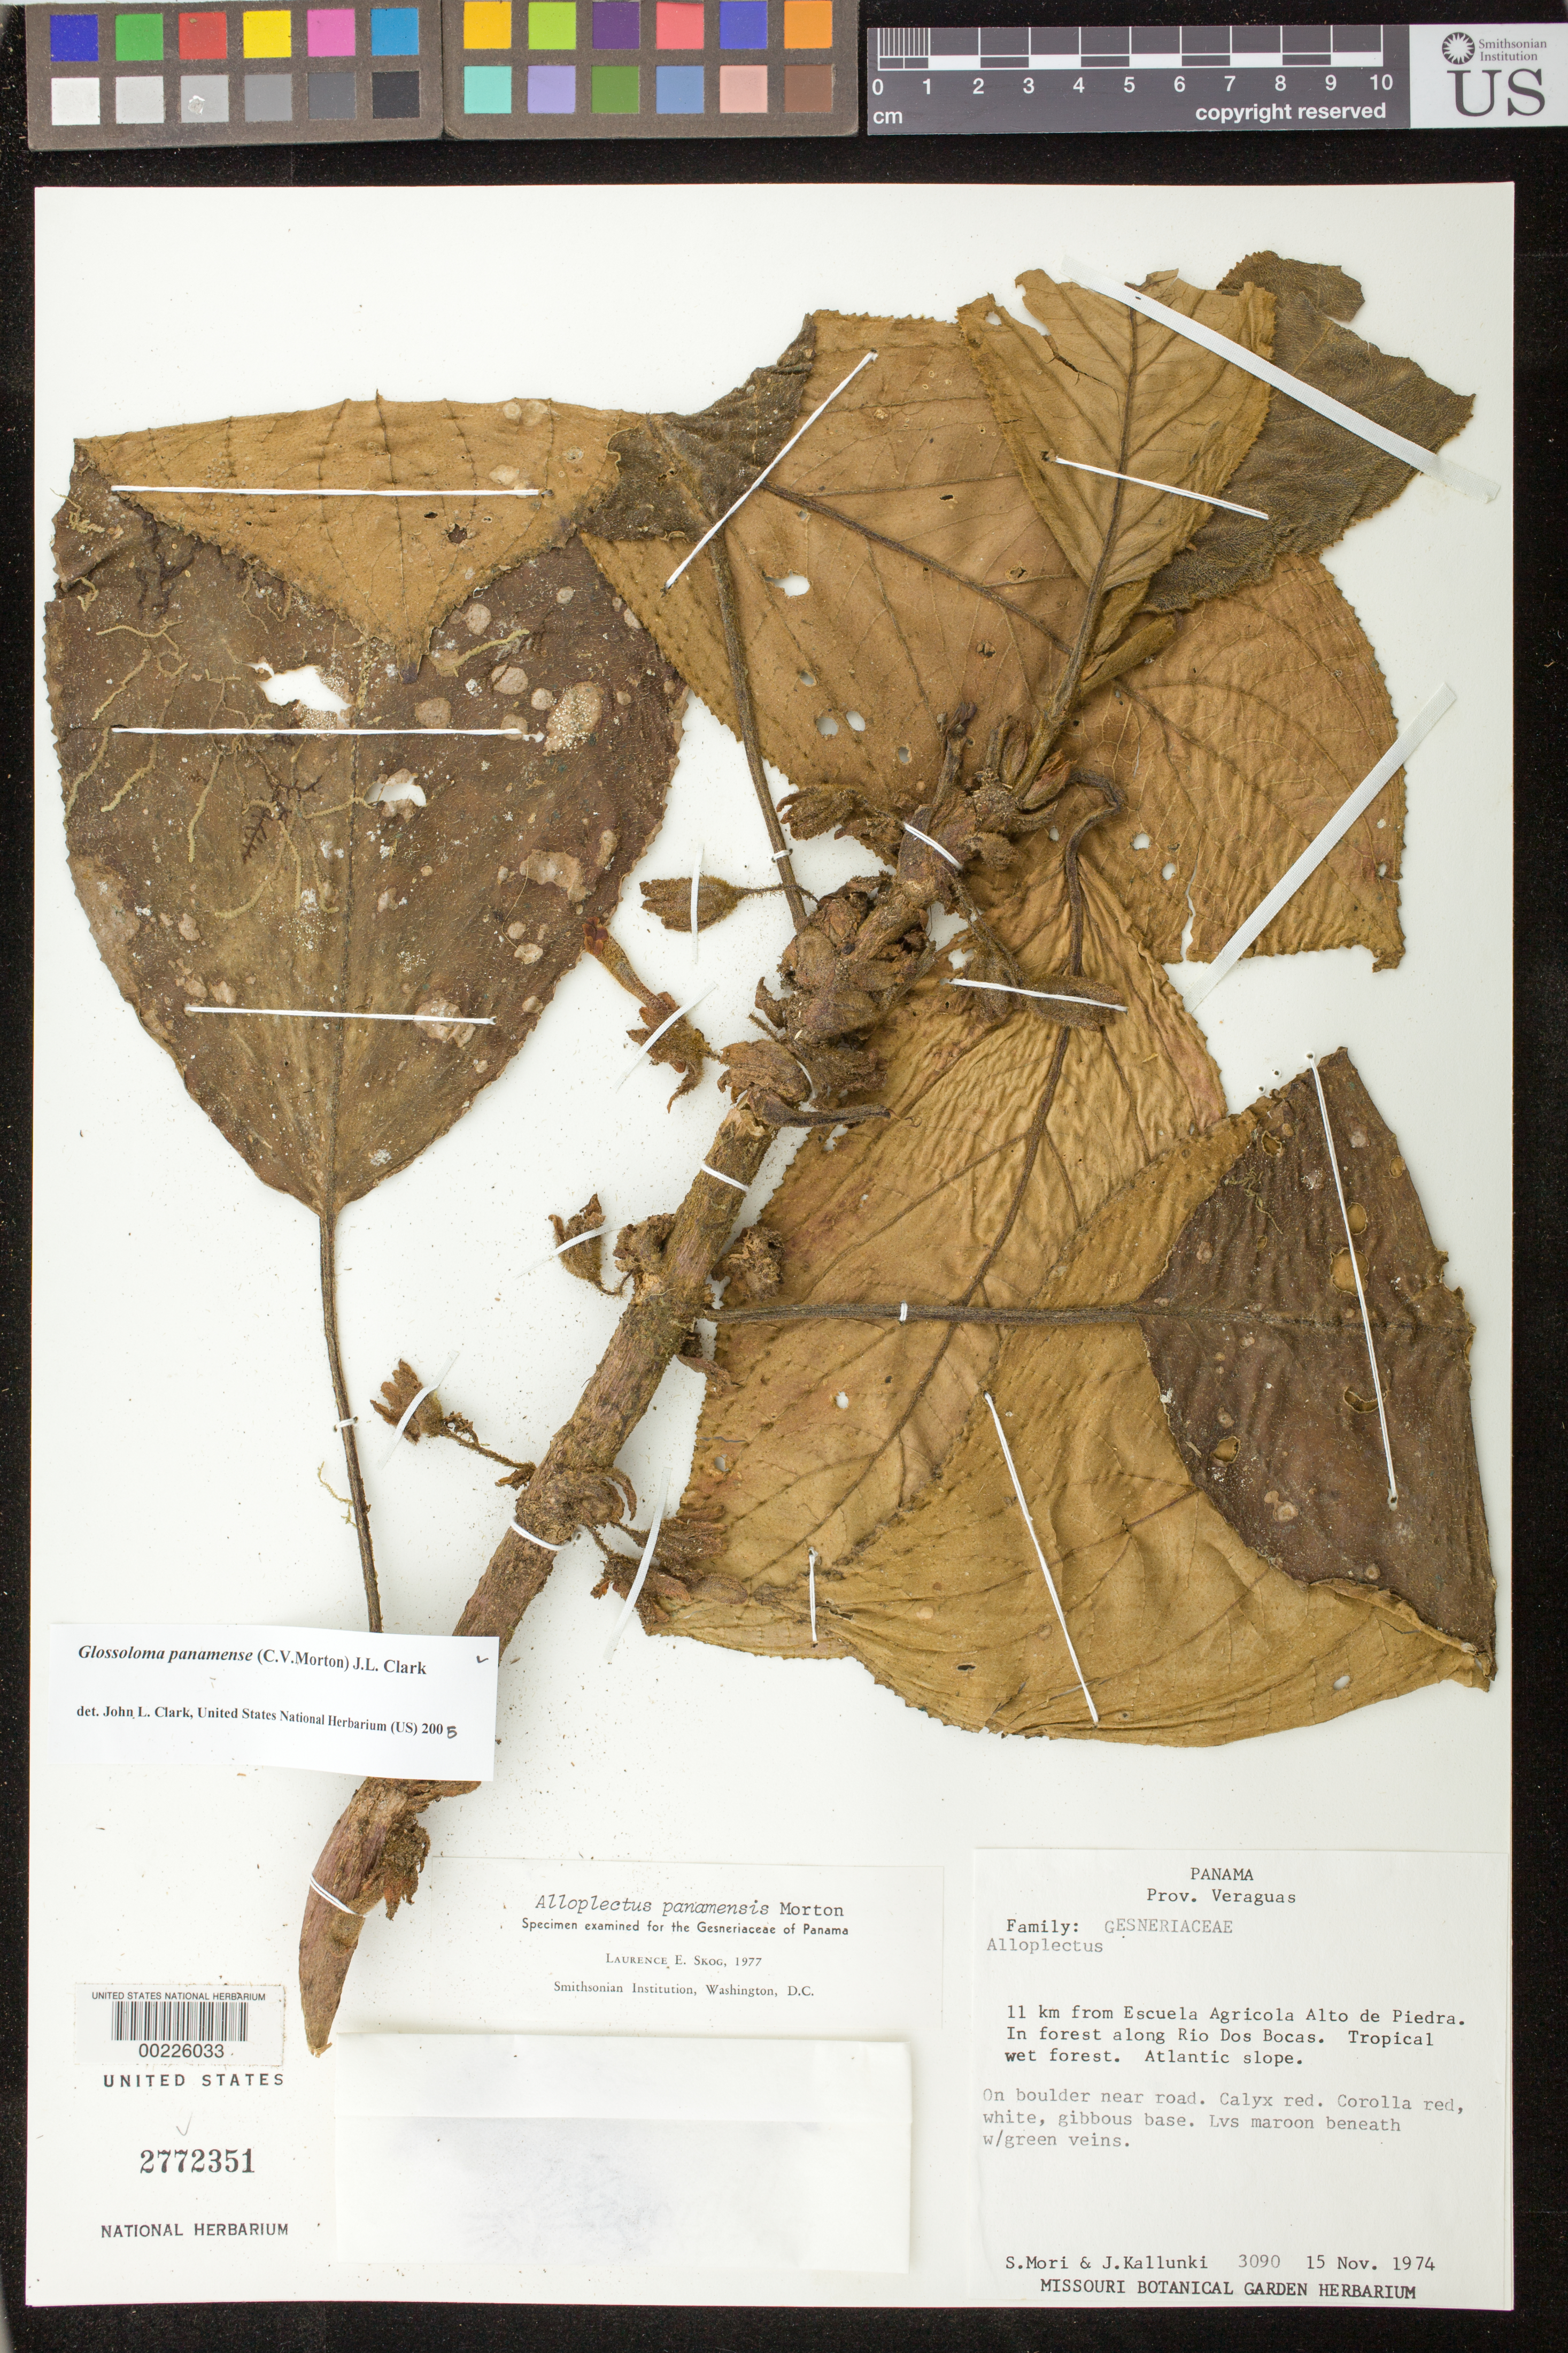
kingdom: Plantae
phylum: Tracheophyta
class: Magnoliopsida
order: Lamiales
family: Gesneriaceae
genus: Glossoloma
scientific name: Glossoloma panamense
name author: (C.V. Morton) J.L. Clark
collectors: S. Mori & J. Kallunki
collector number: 3090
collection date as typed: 15 Nov 1974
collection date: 1974-11-15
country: Panama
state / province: Veraguas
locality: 11 km from Escuela Agricola Alto Piedra, along Rio dos Bocas, Atlantic slope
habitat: Tropical wet forest, on boulder near road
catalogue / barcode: US 2772351